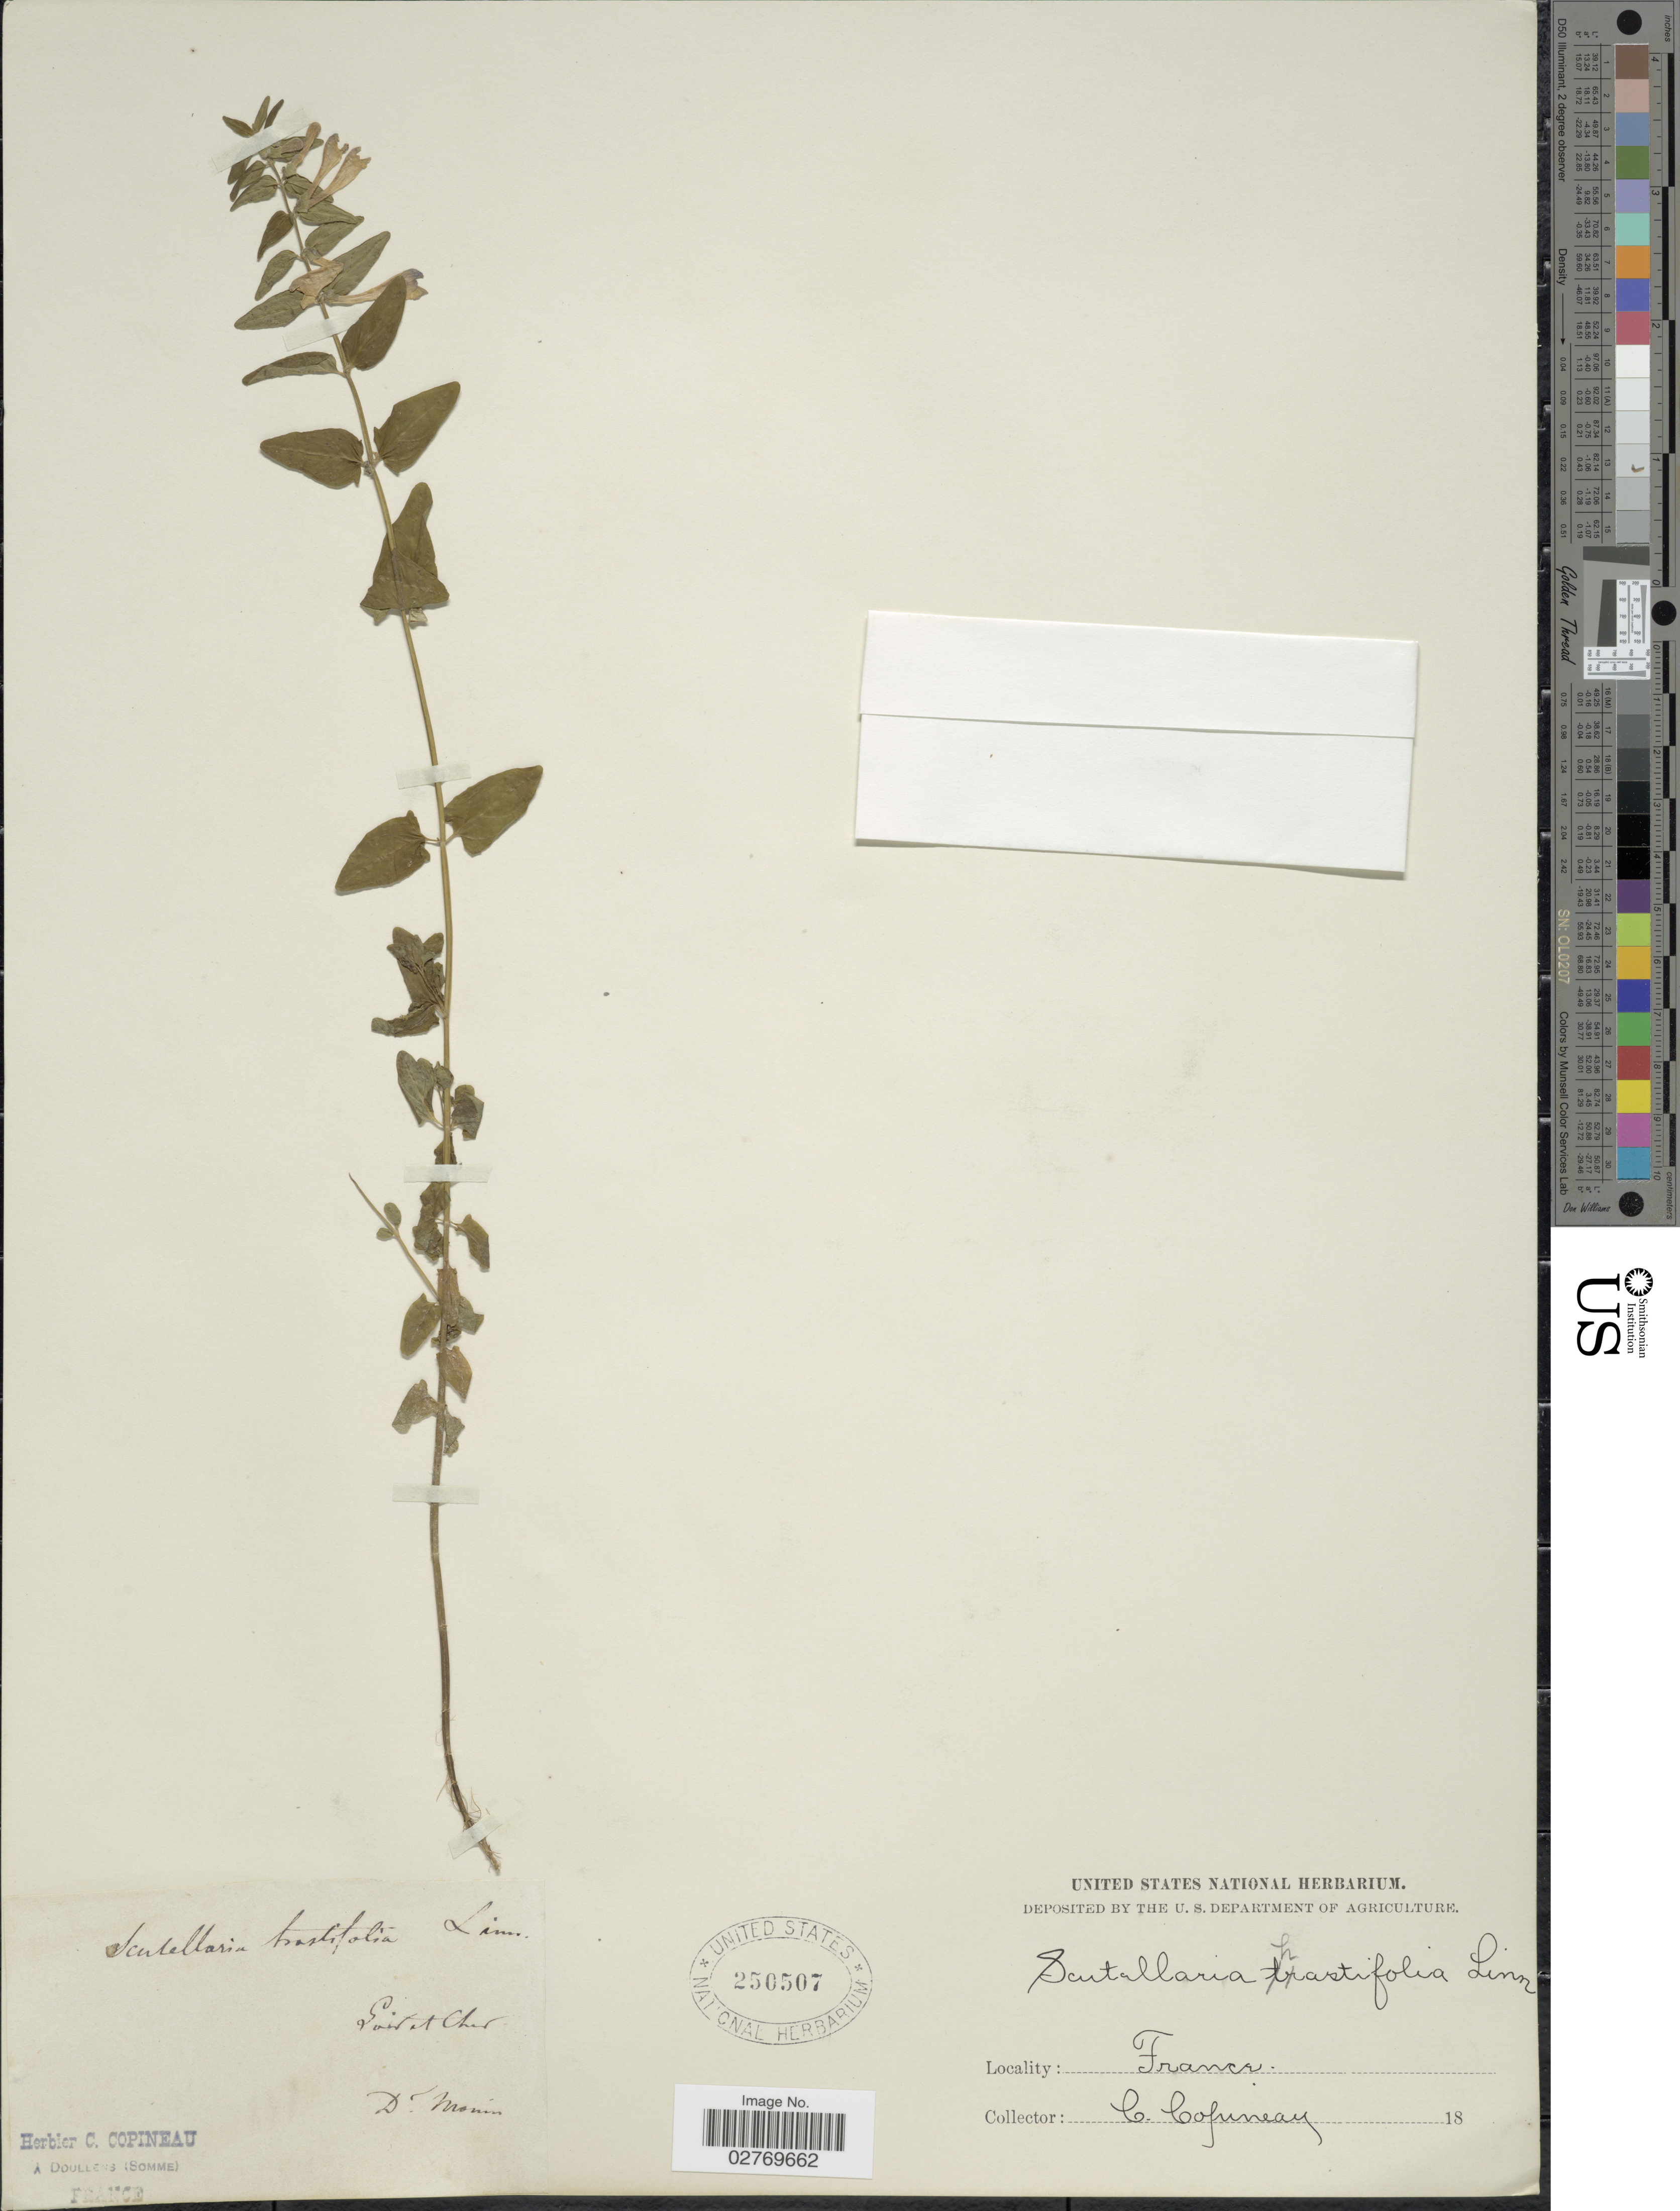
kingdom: Plantae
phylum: Tracheophyta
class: Magnoliopsida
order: Lamiales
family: Lamiaceae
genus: Scutellaria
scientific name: Scutellaria hastifolia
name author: L.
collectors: D. Monin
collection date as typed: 18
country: France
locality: Goit at Cher.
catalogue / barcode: US 250507